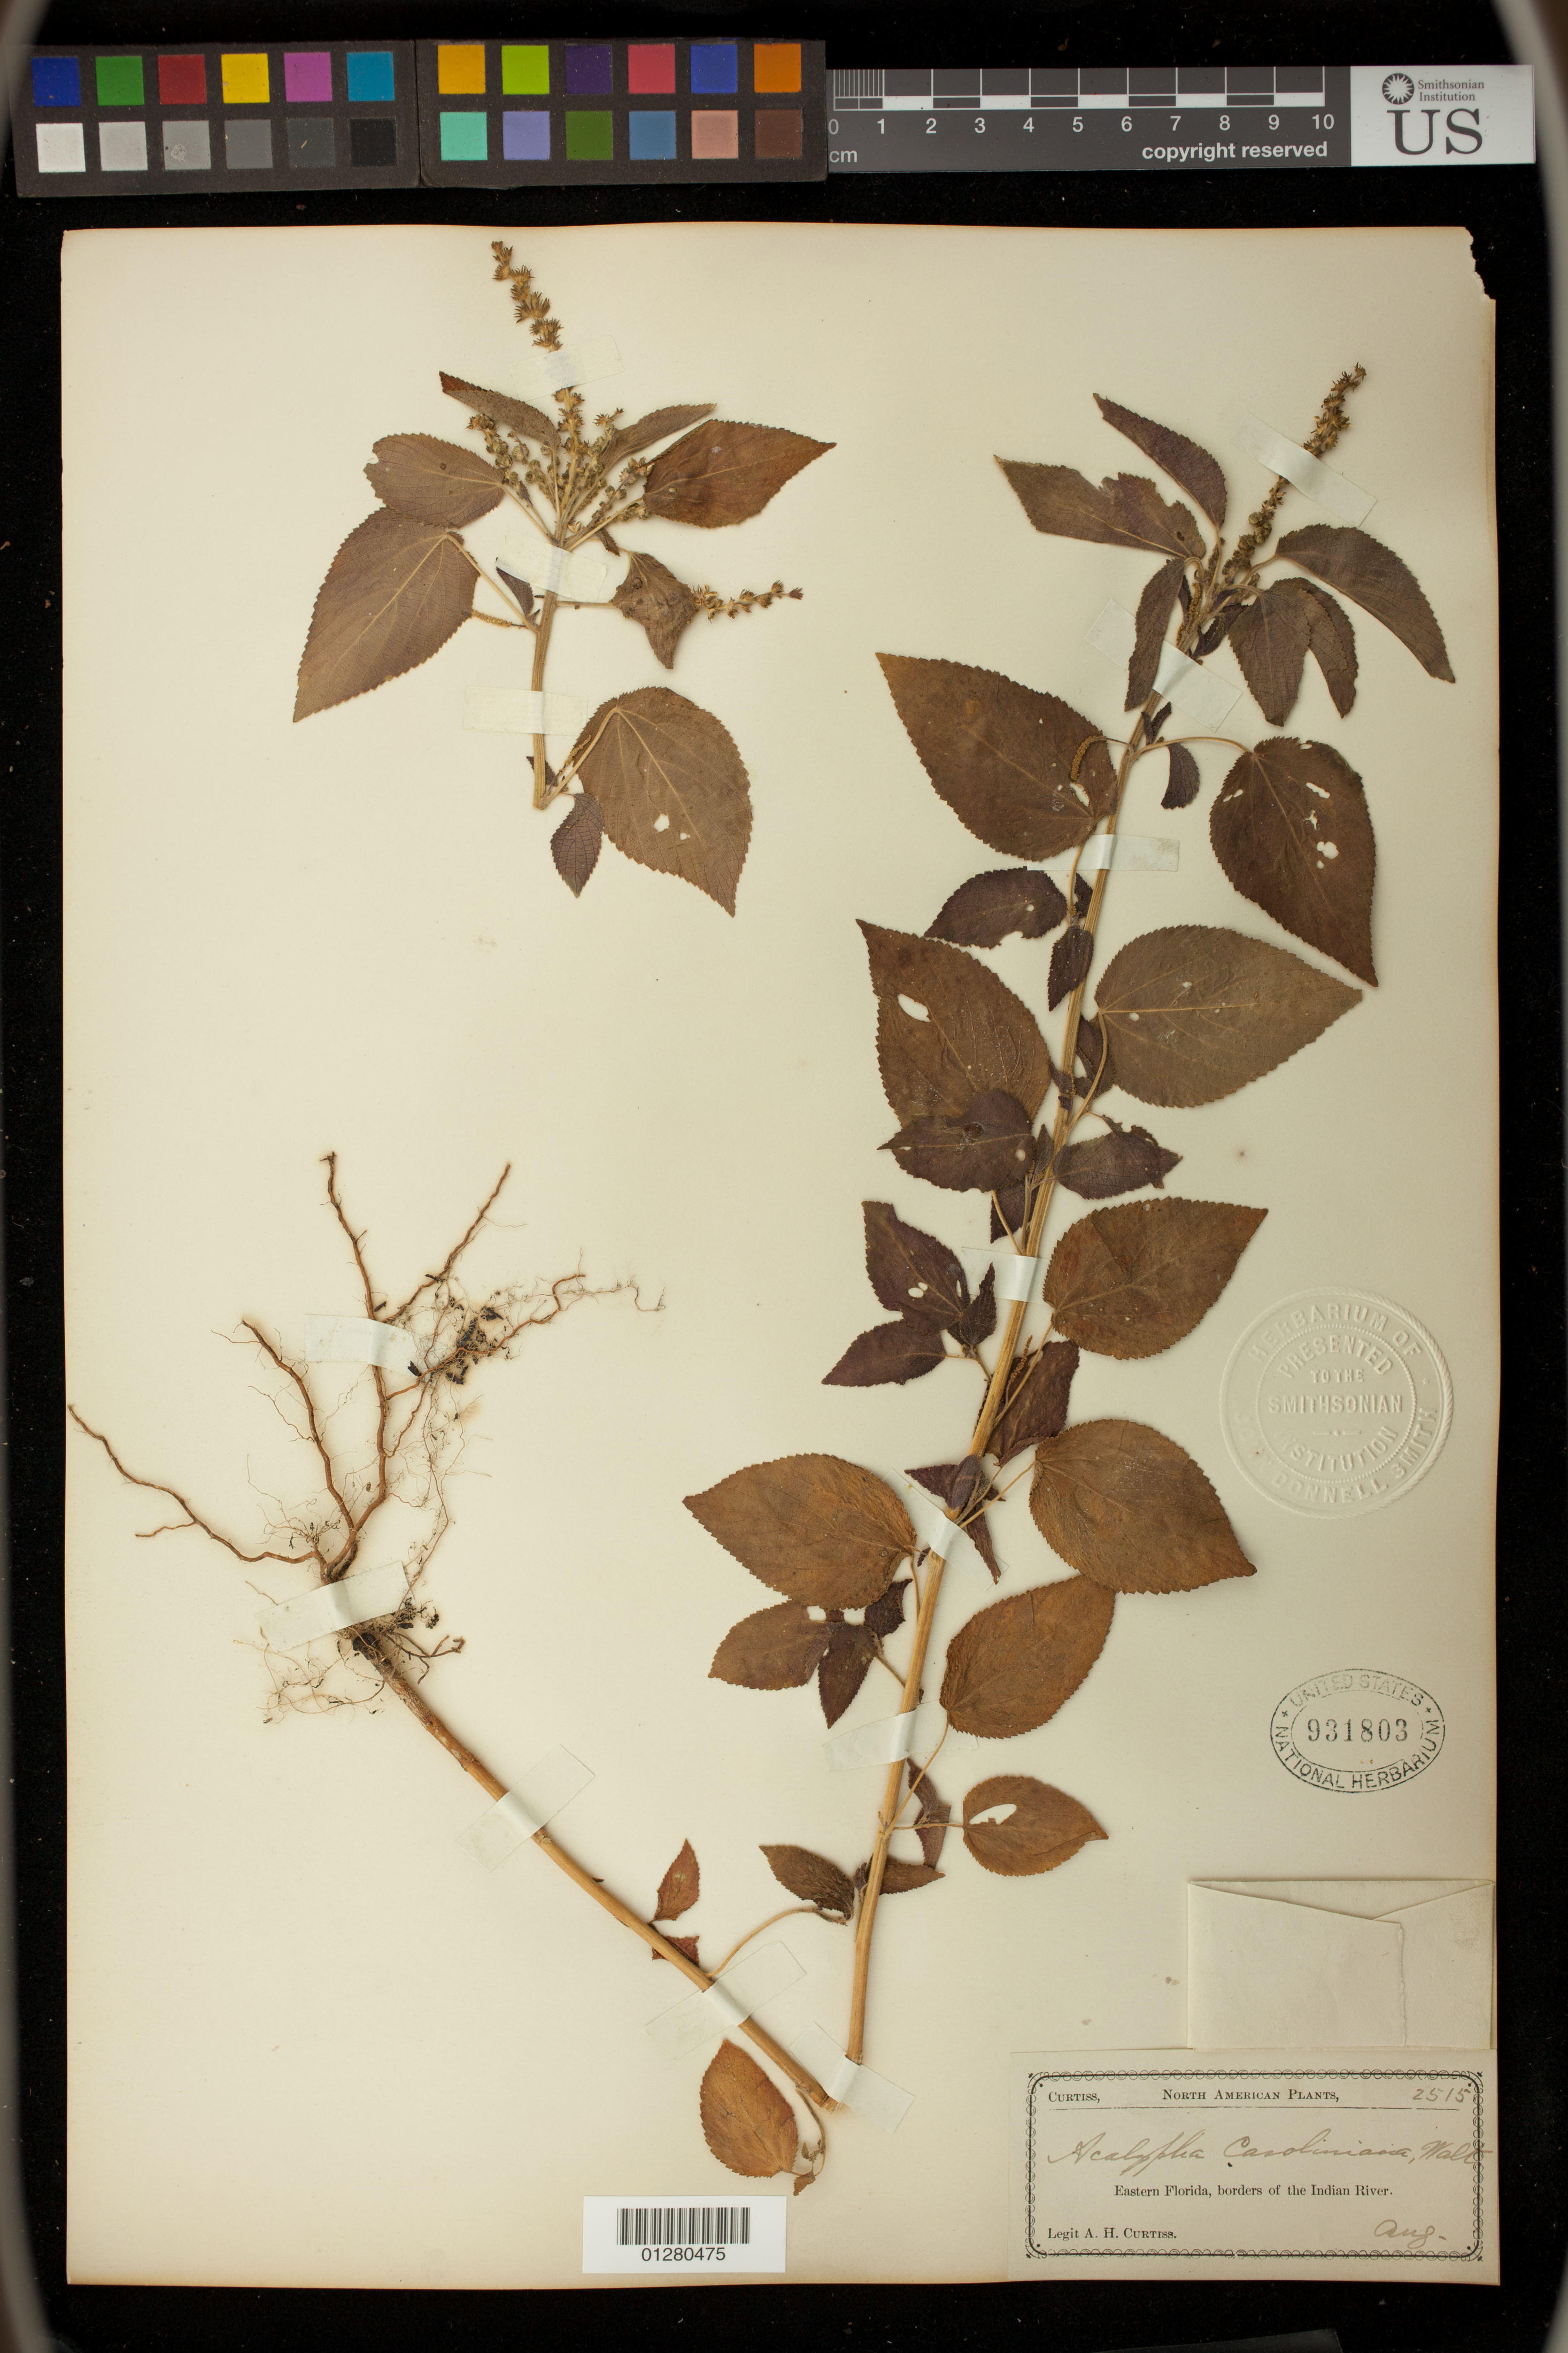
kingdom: Plantae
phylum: Tracheophyta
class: Magnoliopsida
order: Malpighiales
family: Euphorbiaceae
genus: Acalypha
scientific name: Acalypha ostryifolia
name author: Ridd.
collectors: A. H. Curtiss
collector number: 2515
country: United States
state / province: Florida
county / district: Indian River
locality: Eastern Florida, borders of the Indian River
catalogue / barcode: US 931803